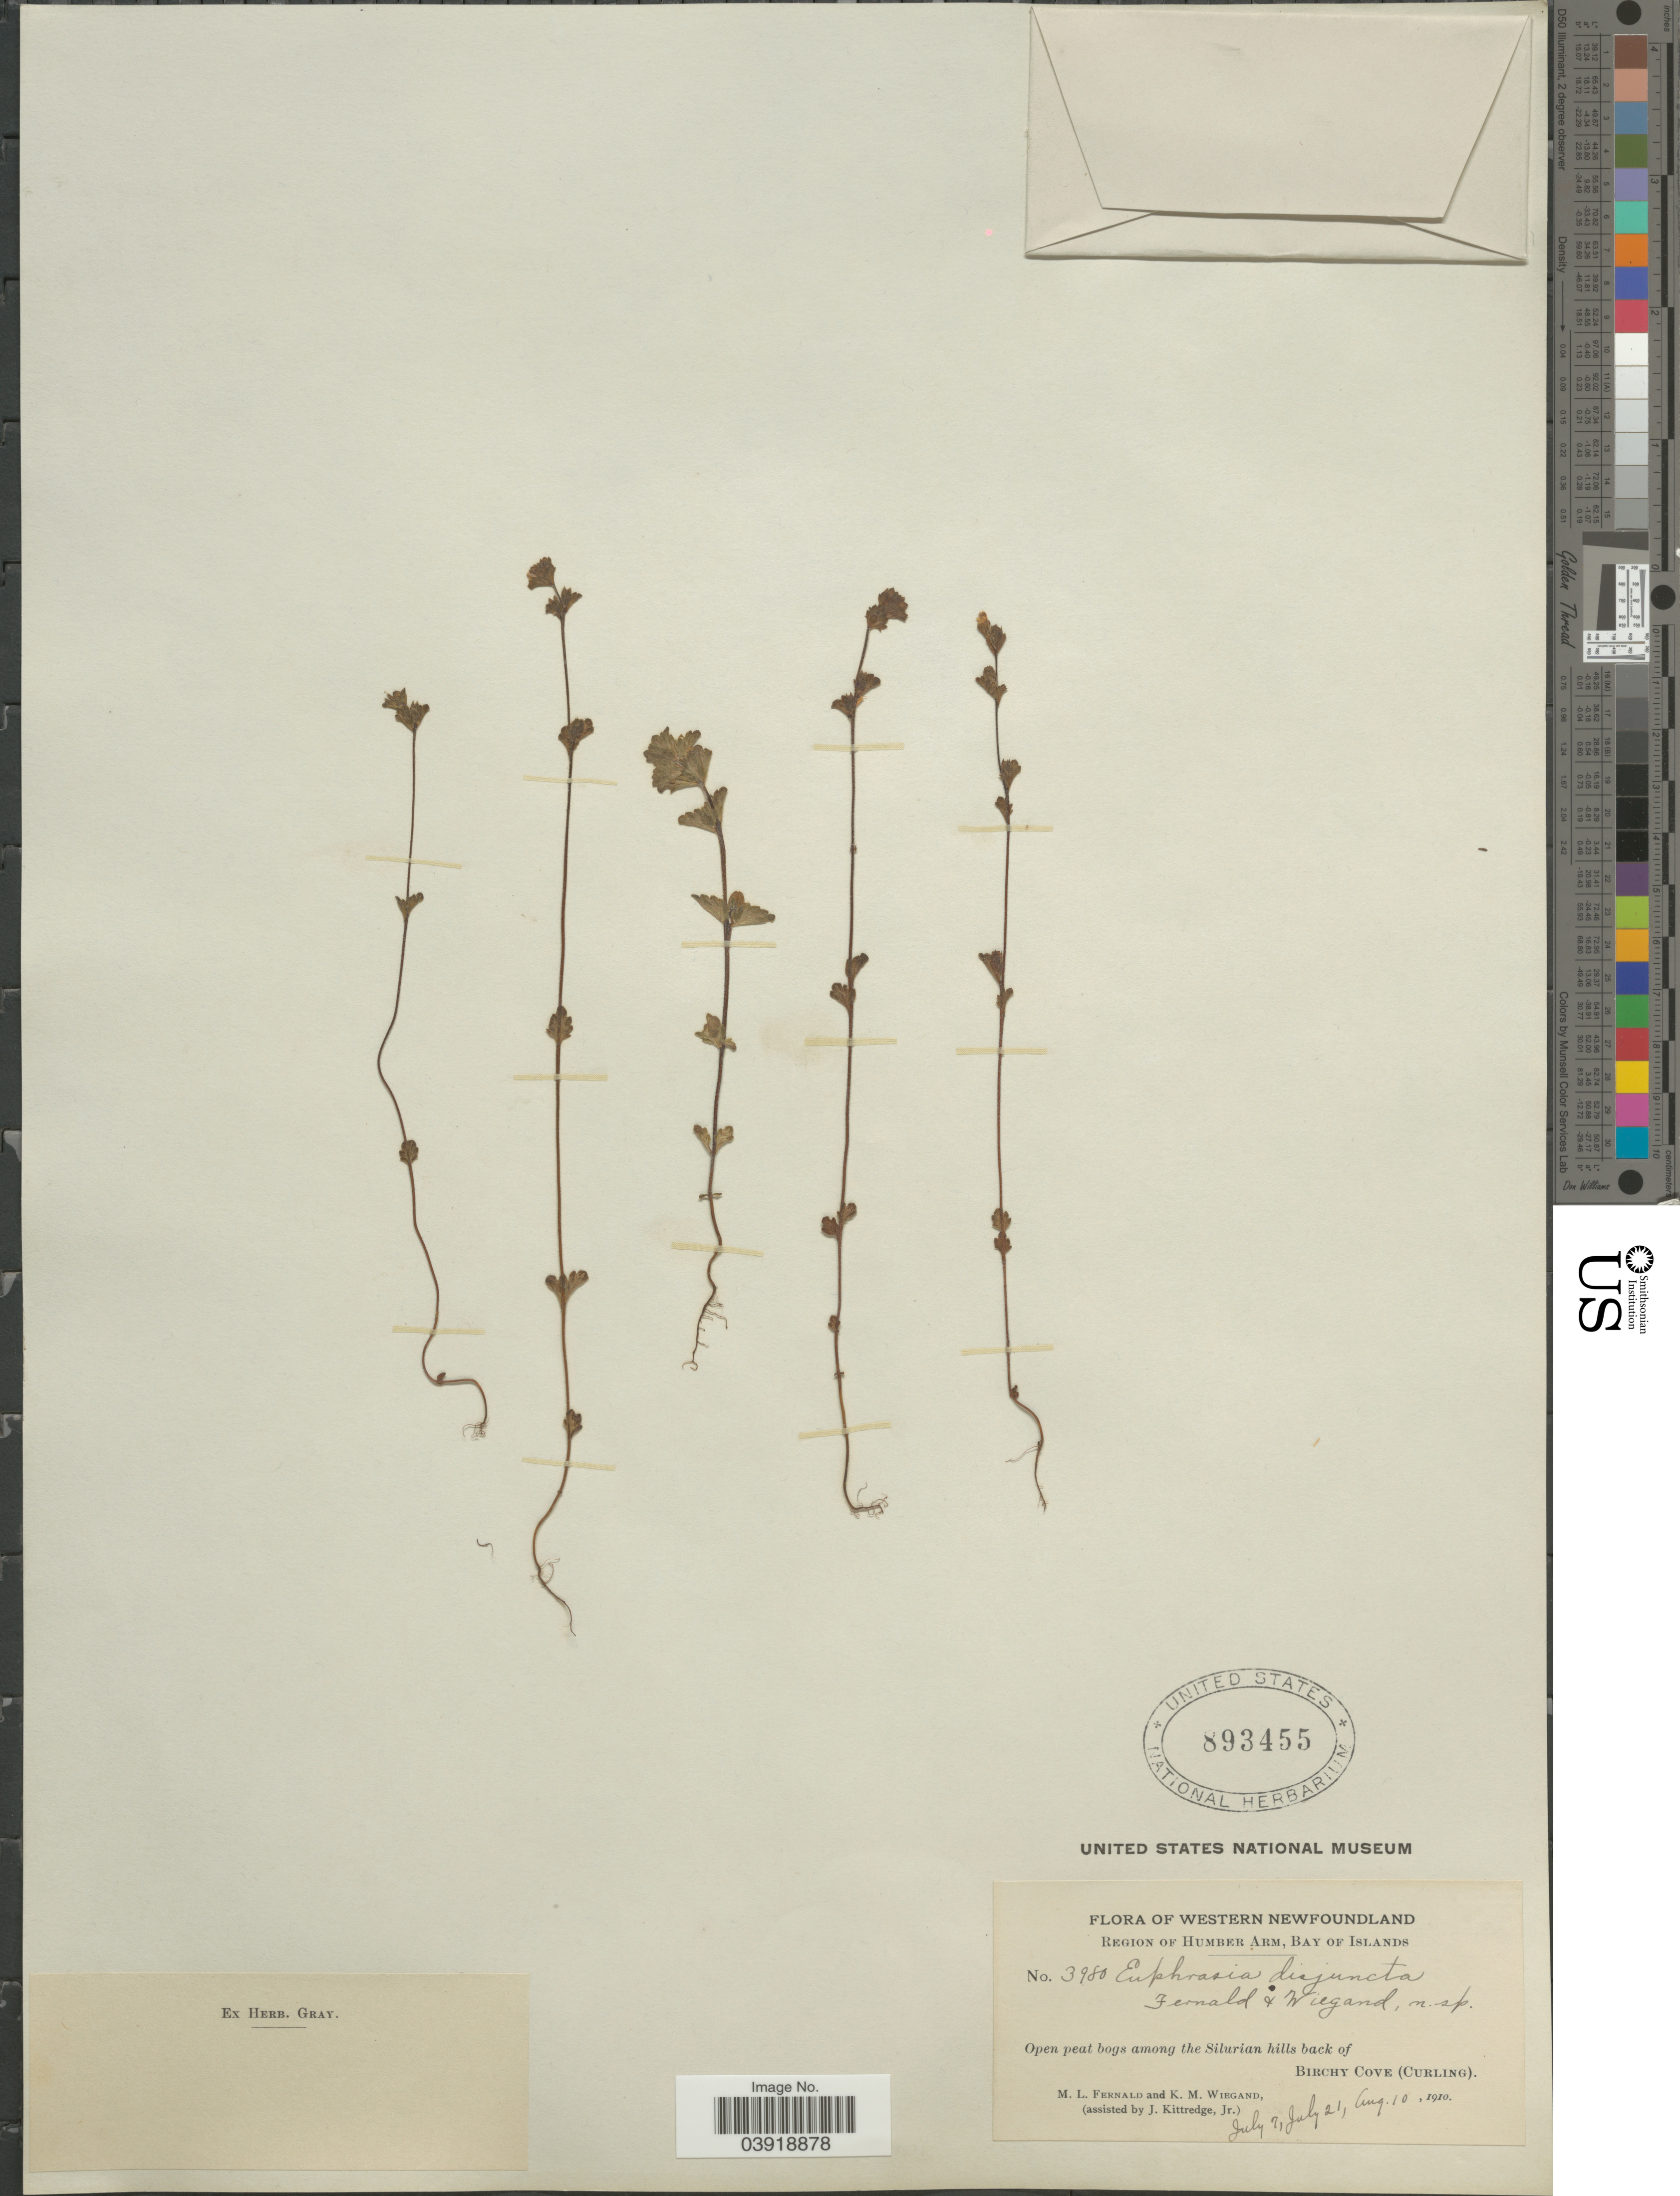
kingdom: Plantae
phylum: Tracheophyta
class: Magnoliopsida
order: Lamiales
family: Orobanchaceae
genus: Euphrasia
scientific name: Euphrasia disjuncta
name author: Fernald & Wiegand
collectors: M. L. Fernald, K. M. Wiegand & J. Kittredge Jr.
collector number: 3980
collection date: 1910-07-07/1910-08-10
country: Canada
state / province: Newfoundland and Labrador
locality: Western Newfoundland. Region of Humber Arm, Bay of Islands. Among the Silurian hills back of Birchy Cove (Curling).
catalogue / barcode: US 893455